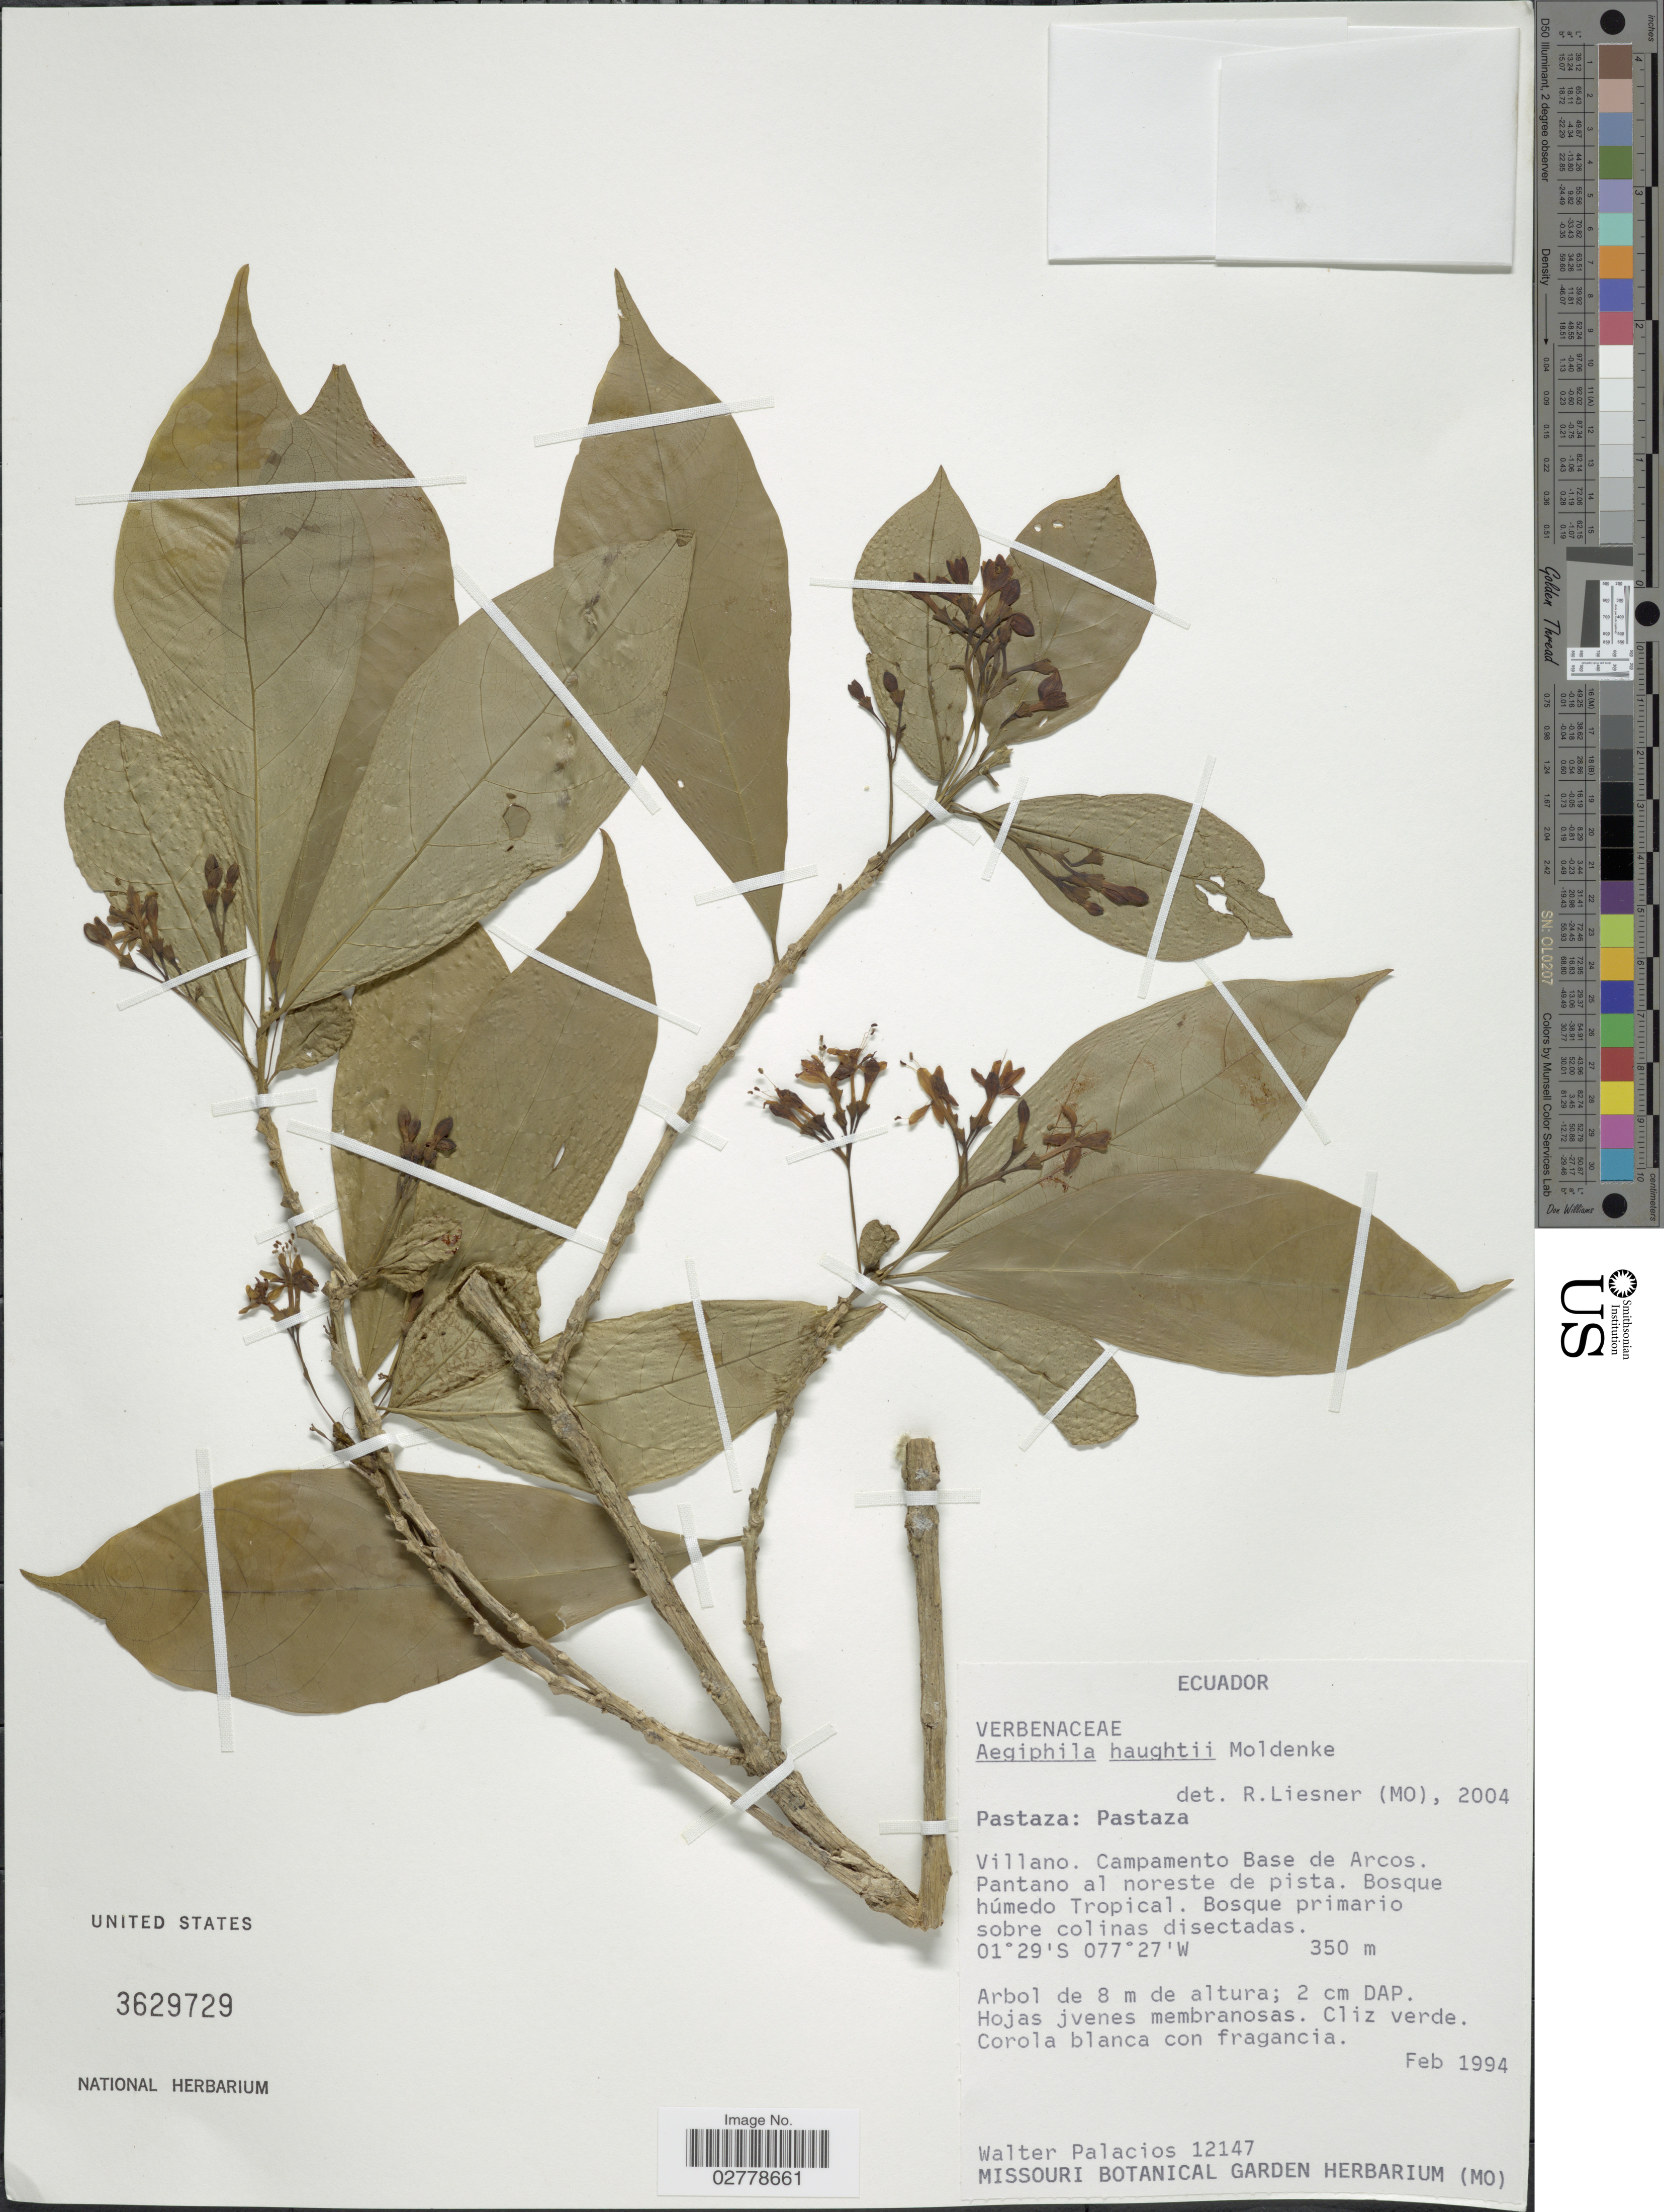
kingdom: Plantae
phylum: Tracheophyta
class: Magnoliopsida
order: Lamiales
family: Lamiaceae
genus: Aegiphila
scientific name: Aegiphila haughtii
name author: Moldenke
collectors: P. Walter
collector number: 12147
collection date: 1994-02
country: Ecuador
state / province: Pastaza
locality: Pastaza. Villano. Campamento Base de Arcos. Pantano al noreste de pista. Bosque húmedo Tropical.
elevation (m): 350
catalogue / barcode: US 3629729